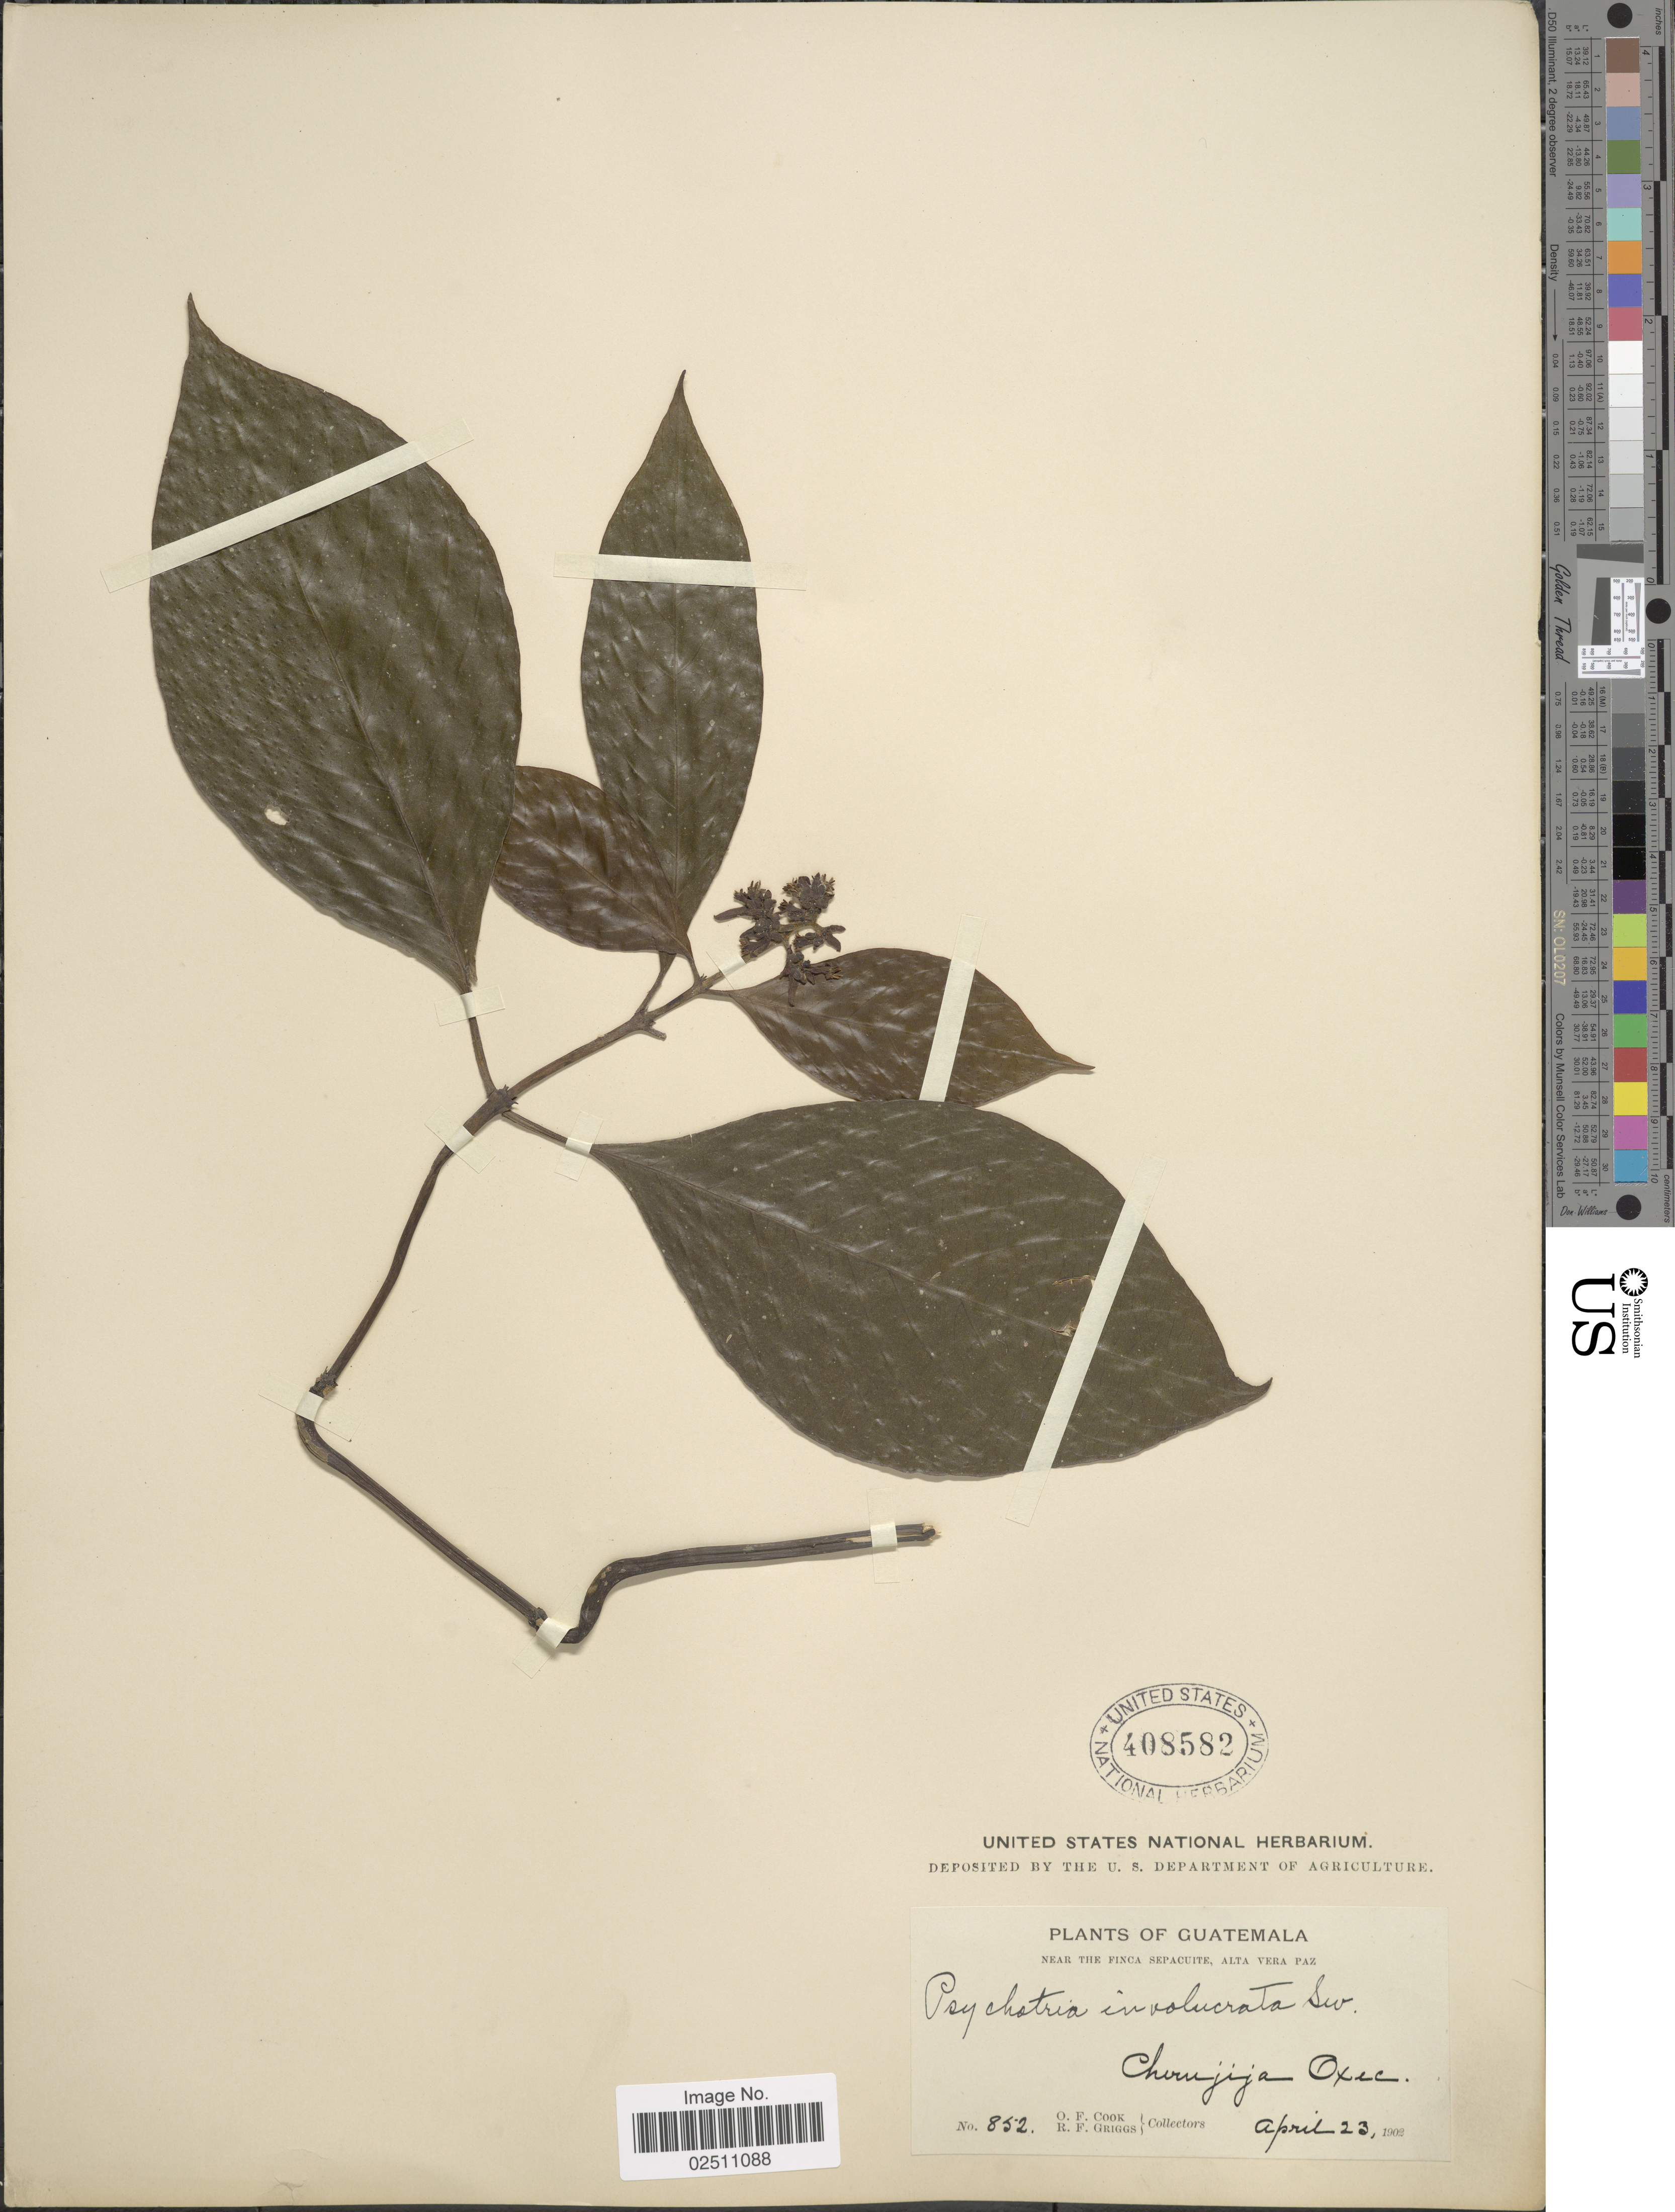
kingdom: Plantae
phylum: Tracheophyta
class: Magnoliopsida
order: Gentianales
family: Rubiaceae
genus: Psychotria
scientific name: Psychotria involucrata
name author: Sw.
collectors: O. F. Cook & R. F. Griggs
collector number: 852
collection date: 1902-04-23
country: Guatemala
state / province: Alta Verapaz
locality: Near the Finca Sepacuite, Chirnjija Oxec.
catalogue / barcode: US 408582